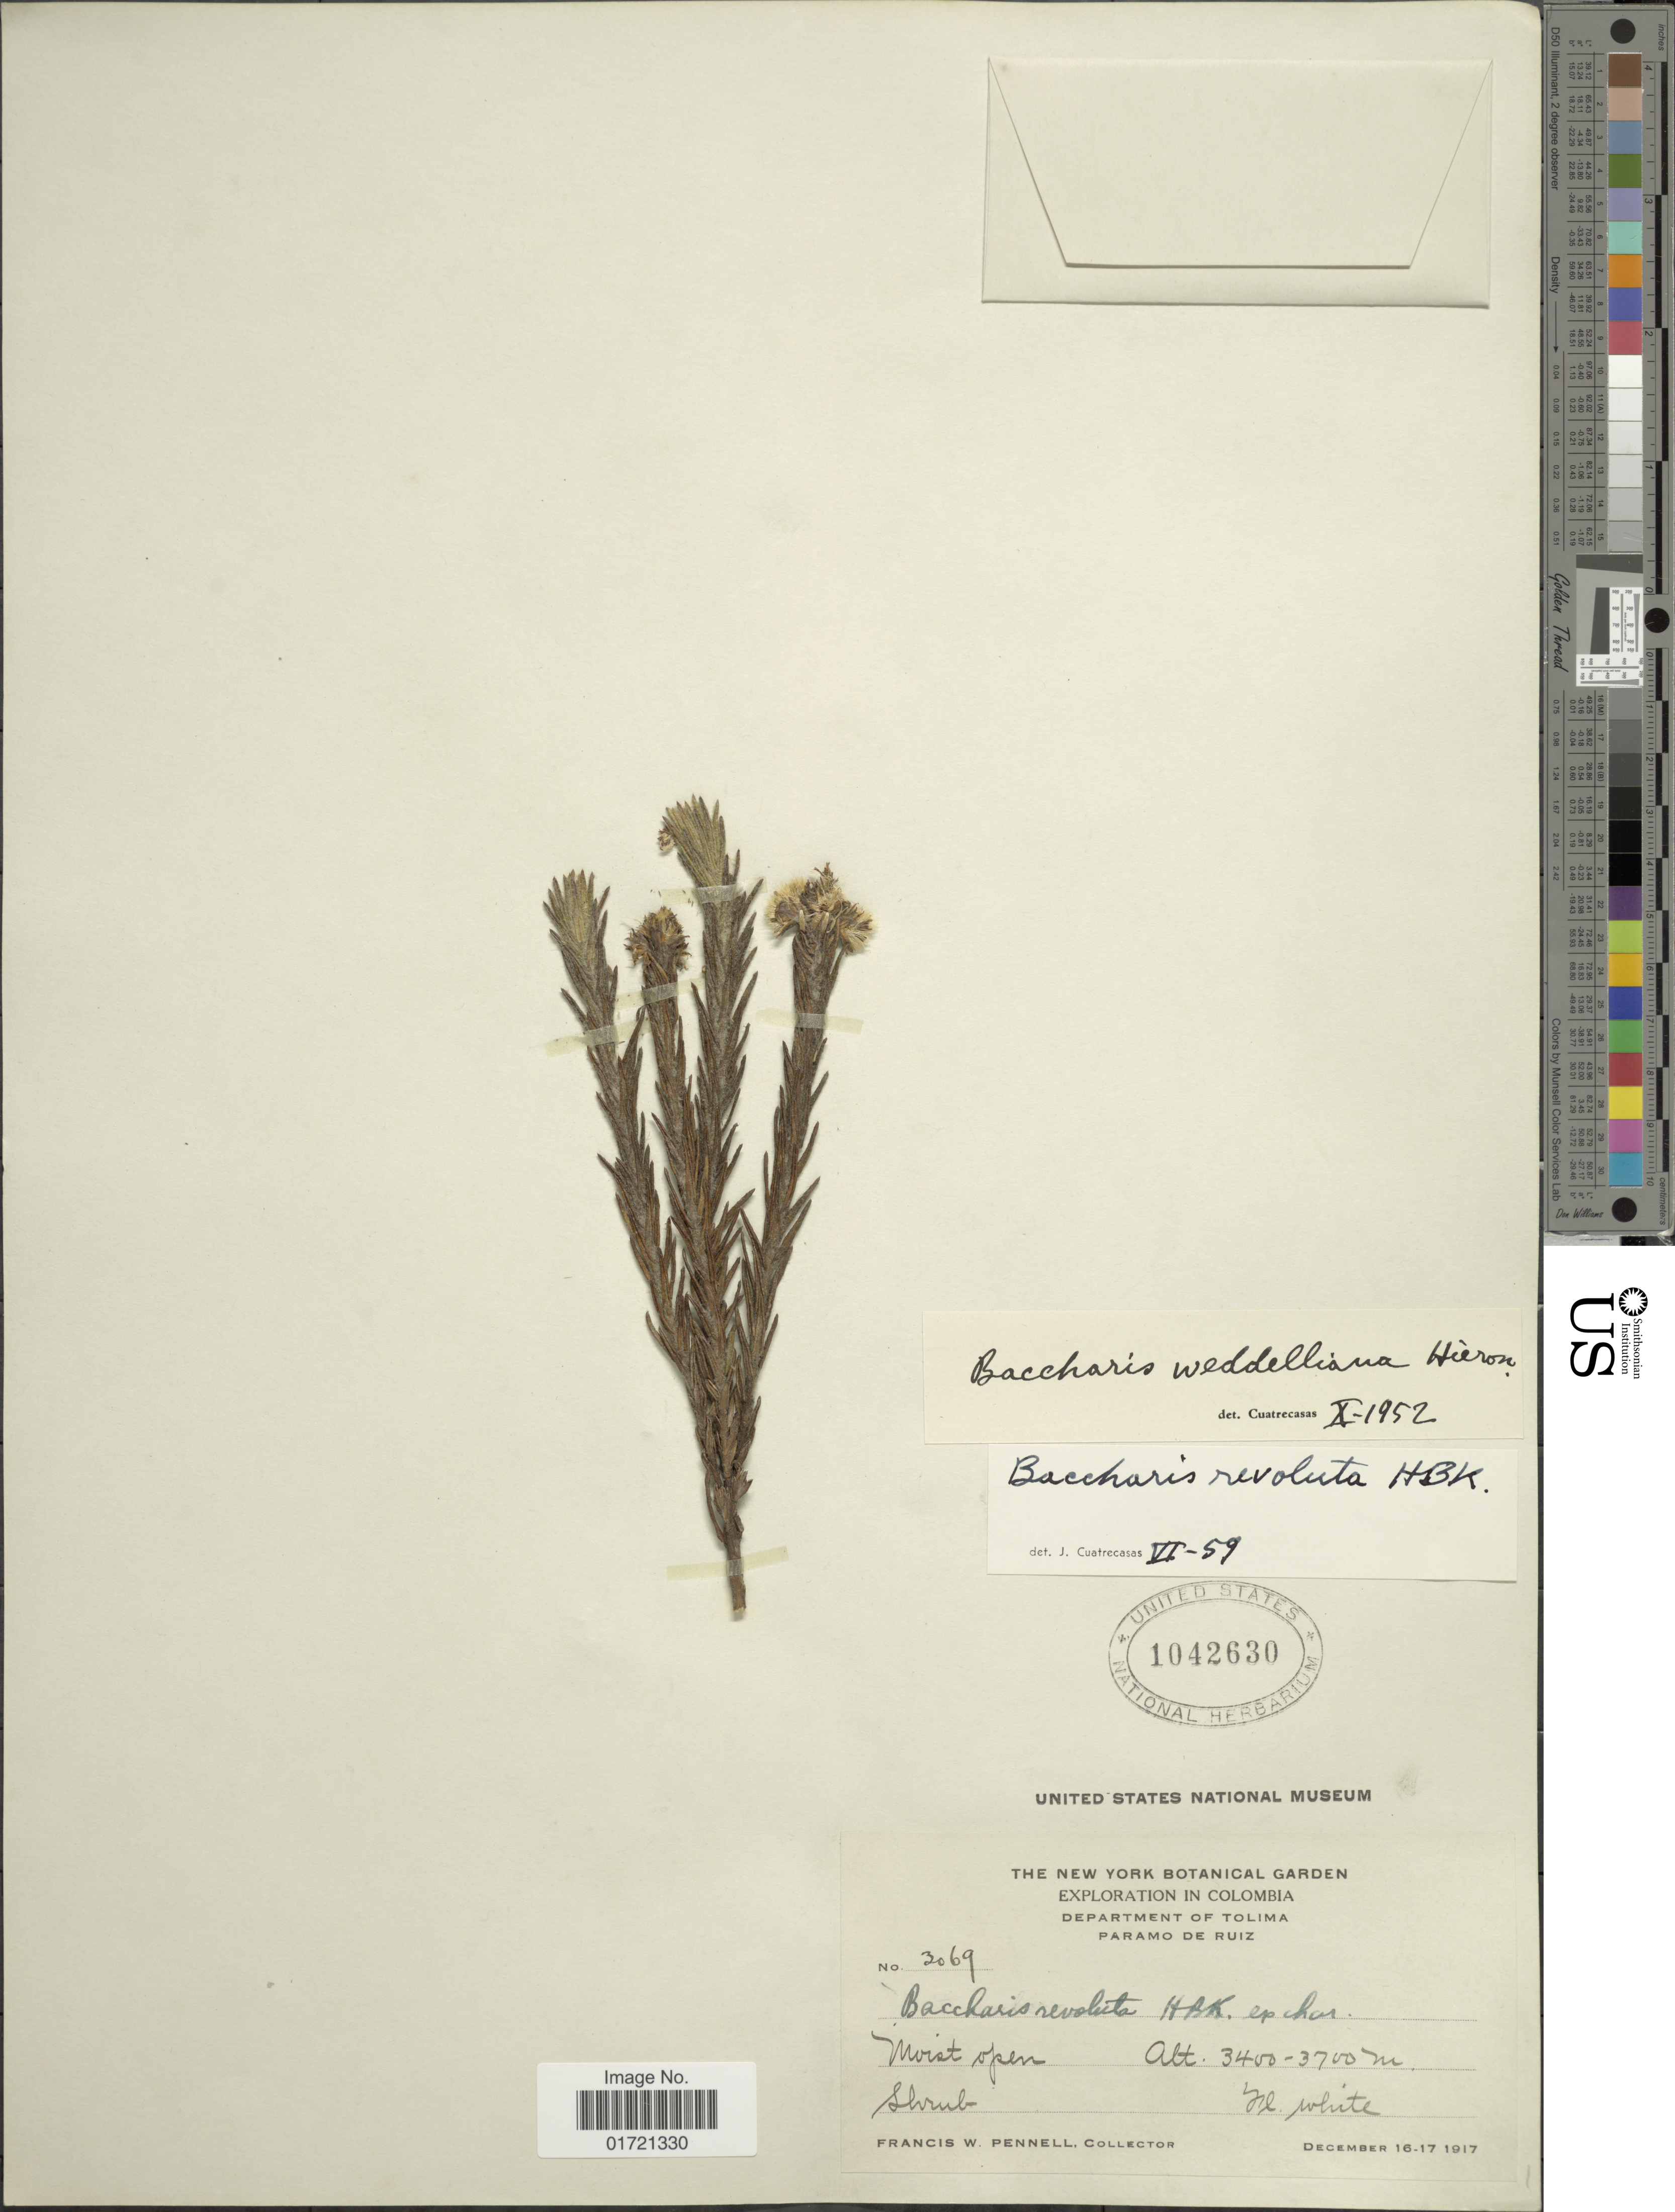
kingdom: Plantae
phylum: Tracheophyta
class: Magnoliopsida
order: Asterales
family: Asteraceae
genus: Baccharis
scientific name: Baccharis revoluta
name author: Kunth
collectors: F. W. Pennell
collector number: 3069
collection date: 1917-12-16/1917-12-17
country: Colombia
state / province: Tolima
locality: Department of Tolima. Paramo de Ruiz. Moist open.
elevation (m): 3400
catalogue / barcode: US 1042630